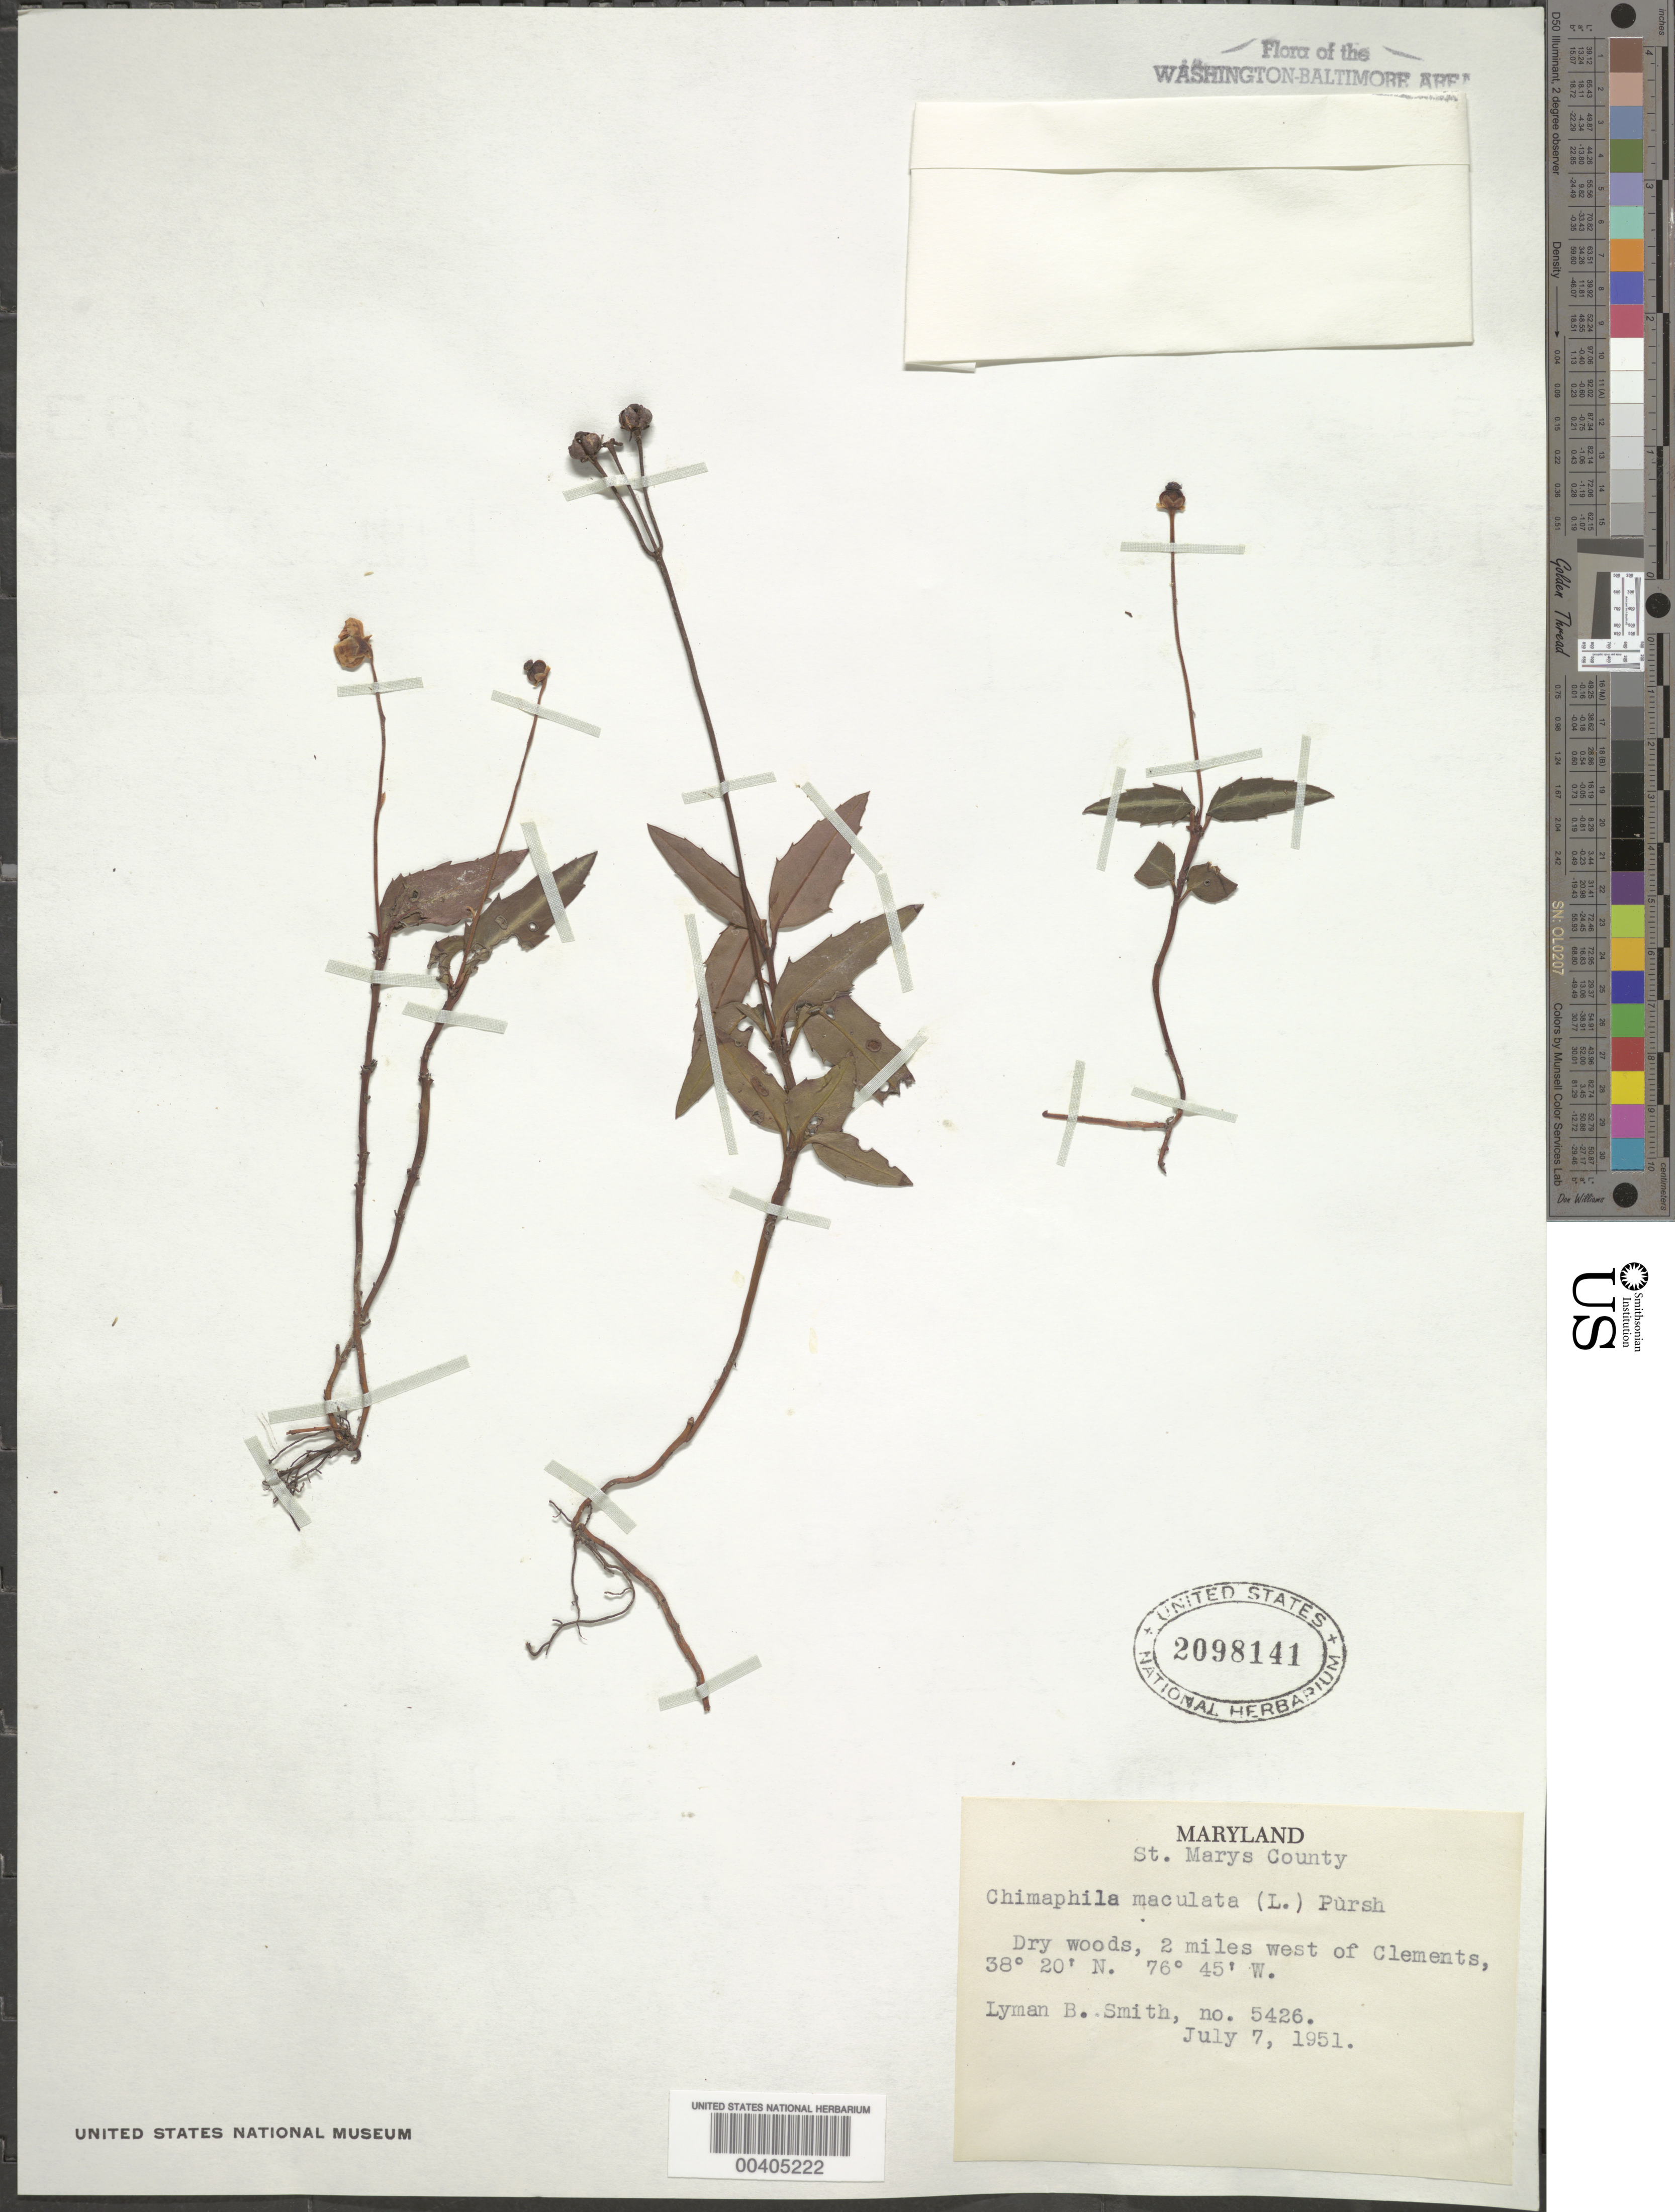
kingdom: Plantae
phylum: Tracheophyta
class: Magnoliopsida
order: Ericales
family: Ericaceae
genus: Chimaphila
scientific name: Chimaphila maculata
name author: (L.) Pursh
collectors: L. Smith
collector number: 5426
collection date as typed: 07 Jul 1951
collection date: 1951-07-07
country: United States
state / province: Maryland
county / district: St. Mary's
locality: West of Clements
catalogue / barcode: US 2098141